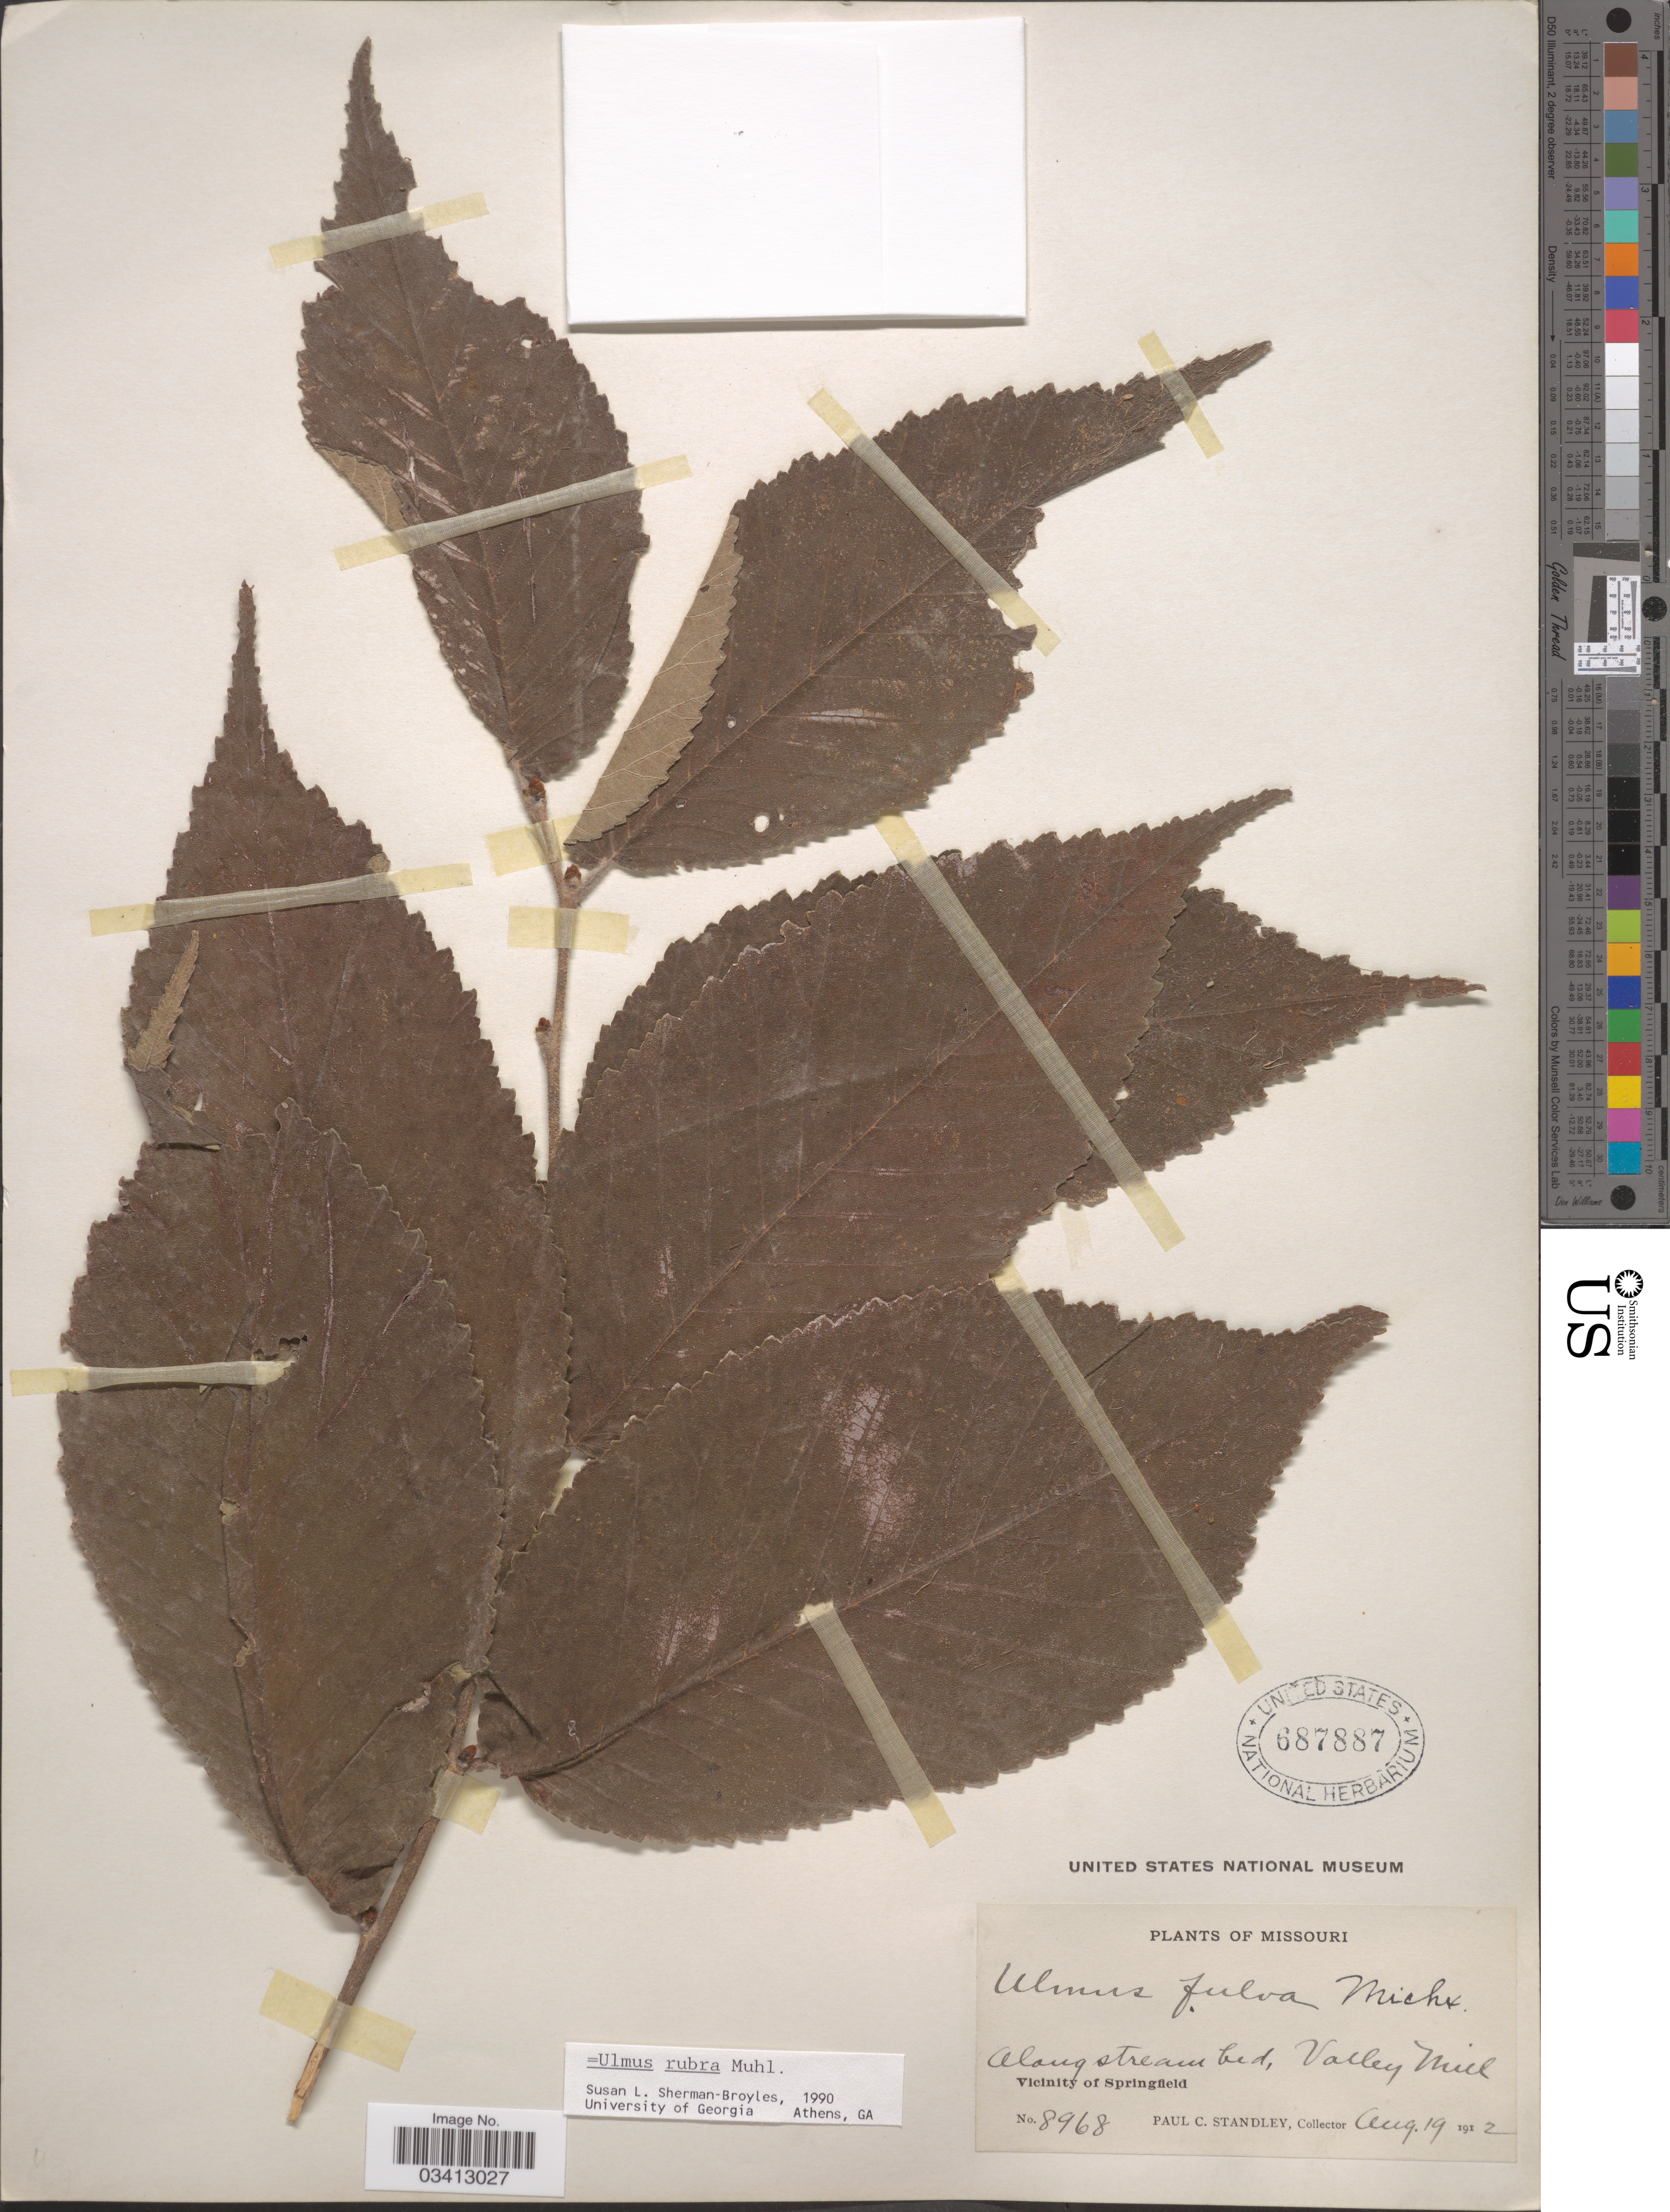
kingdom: Plantae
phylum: Tracheophyta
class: Magnoliopsida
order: Rosales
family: Ulmaceae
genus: Ulmus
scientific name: Ulmus rubra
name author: Muhl.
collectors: P. C. Standley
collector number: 8968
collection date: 1912-08-19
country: United States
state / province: Missouri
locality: Along stream bed, Valley Mill. Vicinity of Springfield.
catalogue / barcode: US 687887